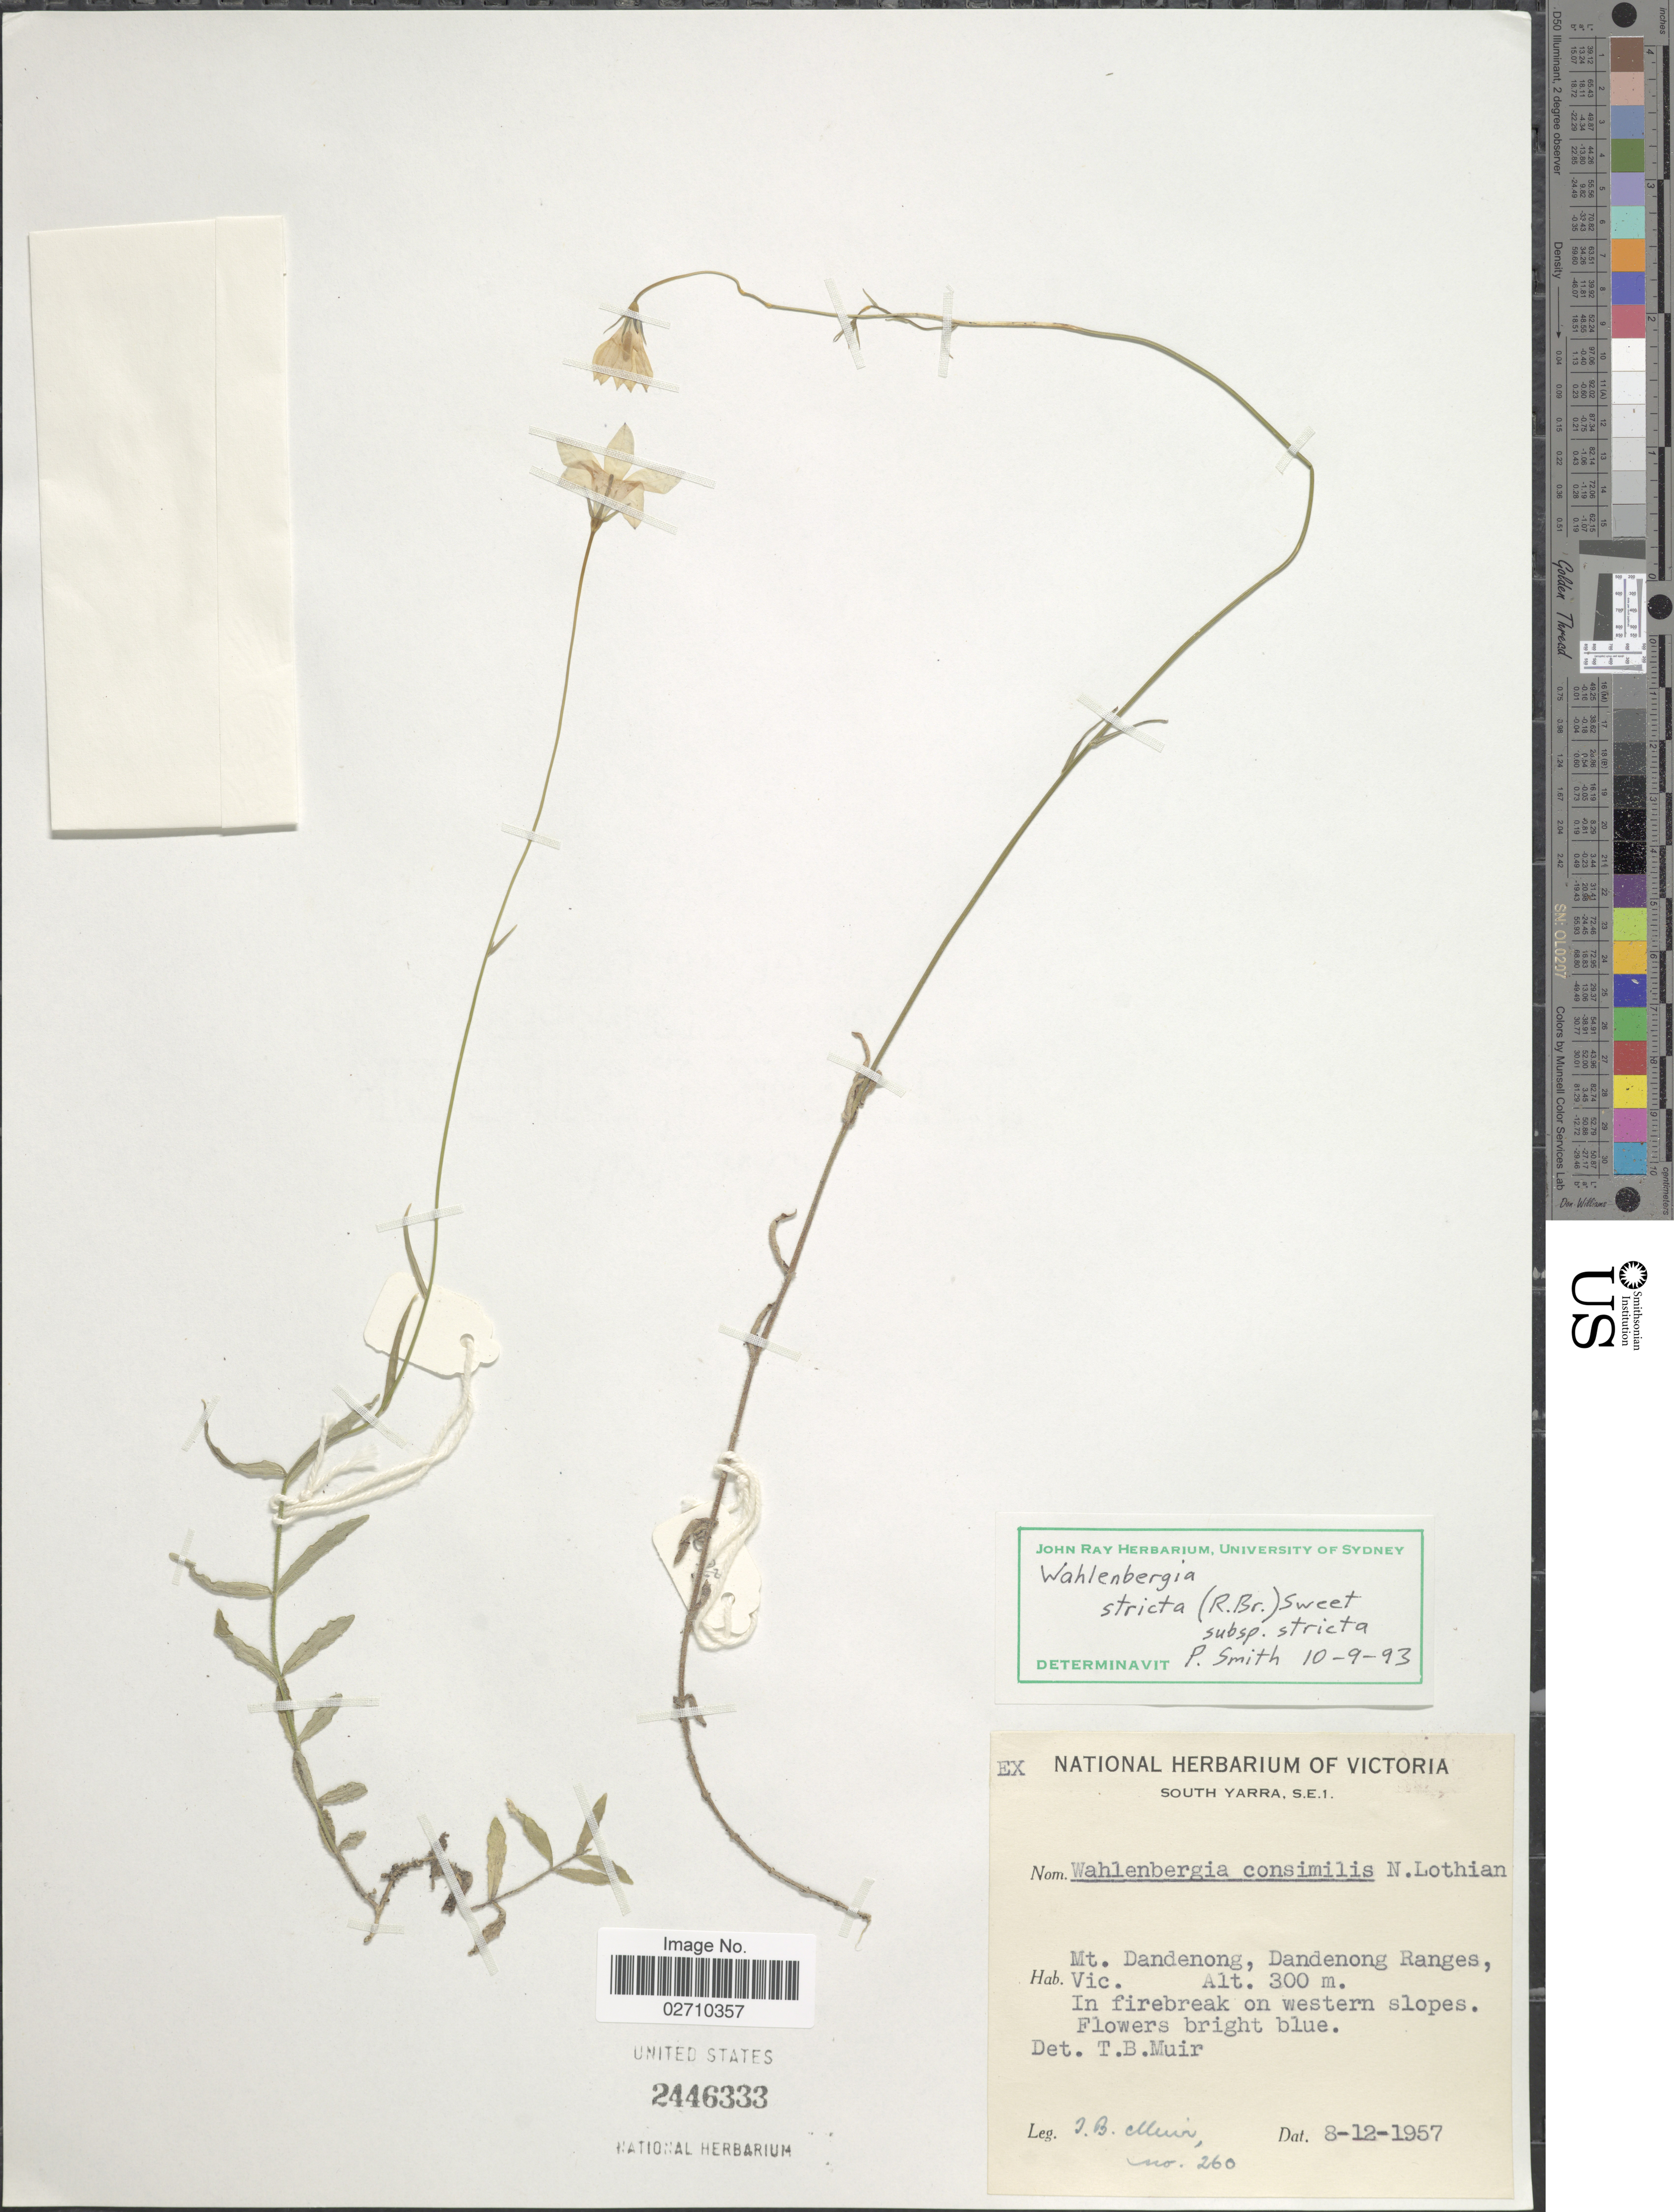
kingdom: Plantae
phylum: Tracheophyta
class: Magnoliopsida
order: Asterales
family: Campanulaceae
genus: Wahlenbergia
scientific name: Wahlenbergia stricta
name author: (R. Br.) Sweet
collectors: T. Muir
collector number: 260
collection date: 1957-12-08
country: Australia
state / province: Victoria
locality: Mt. Dandenong, Dandenong Ranges, Vic.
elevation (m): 300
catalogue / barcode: US 2446333